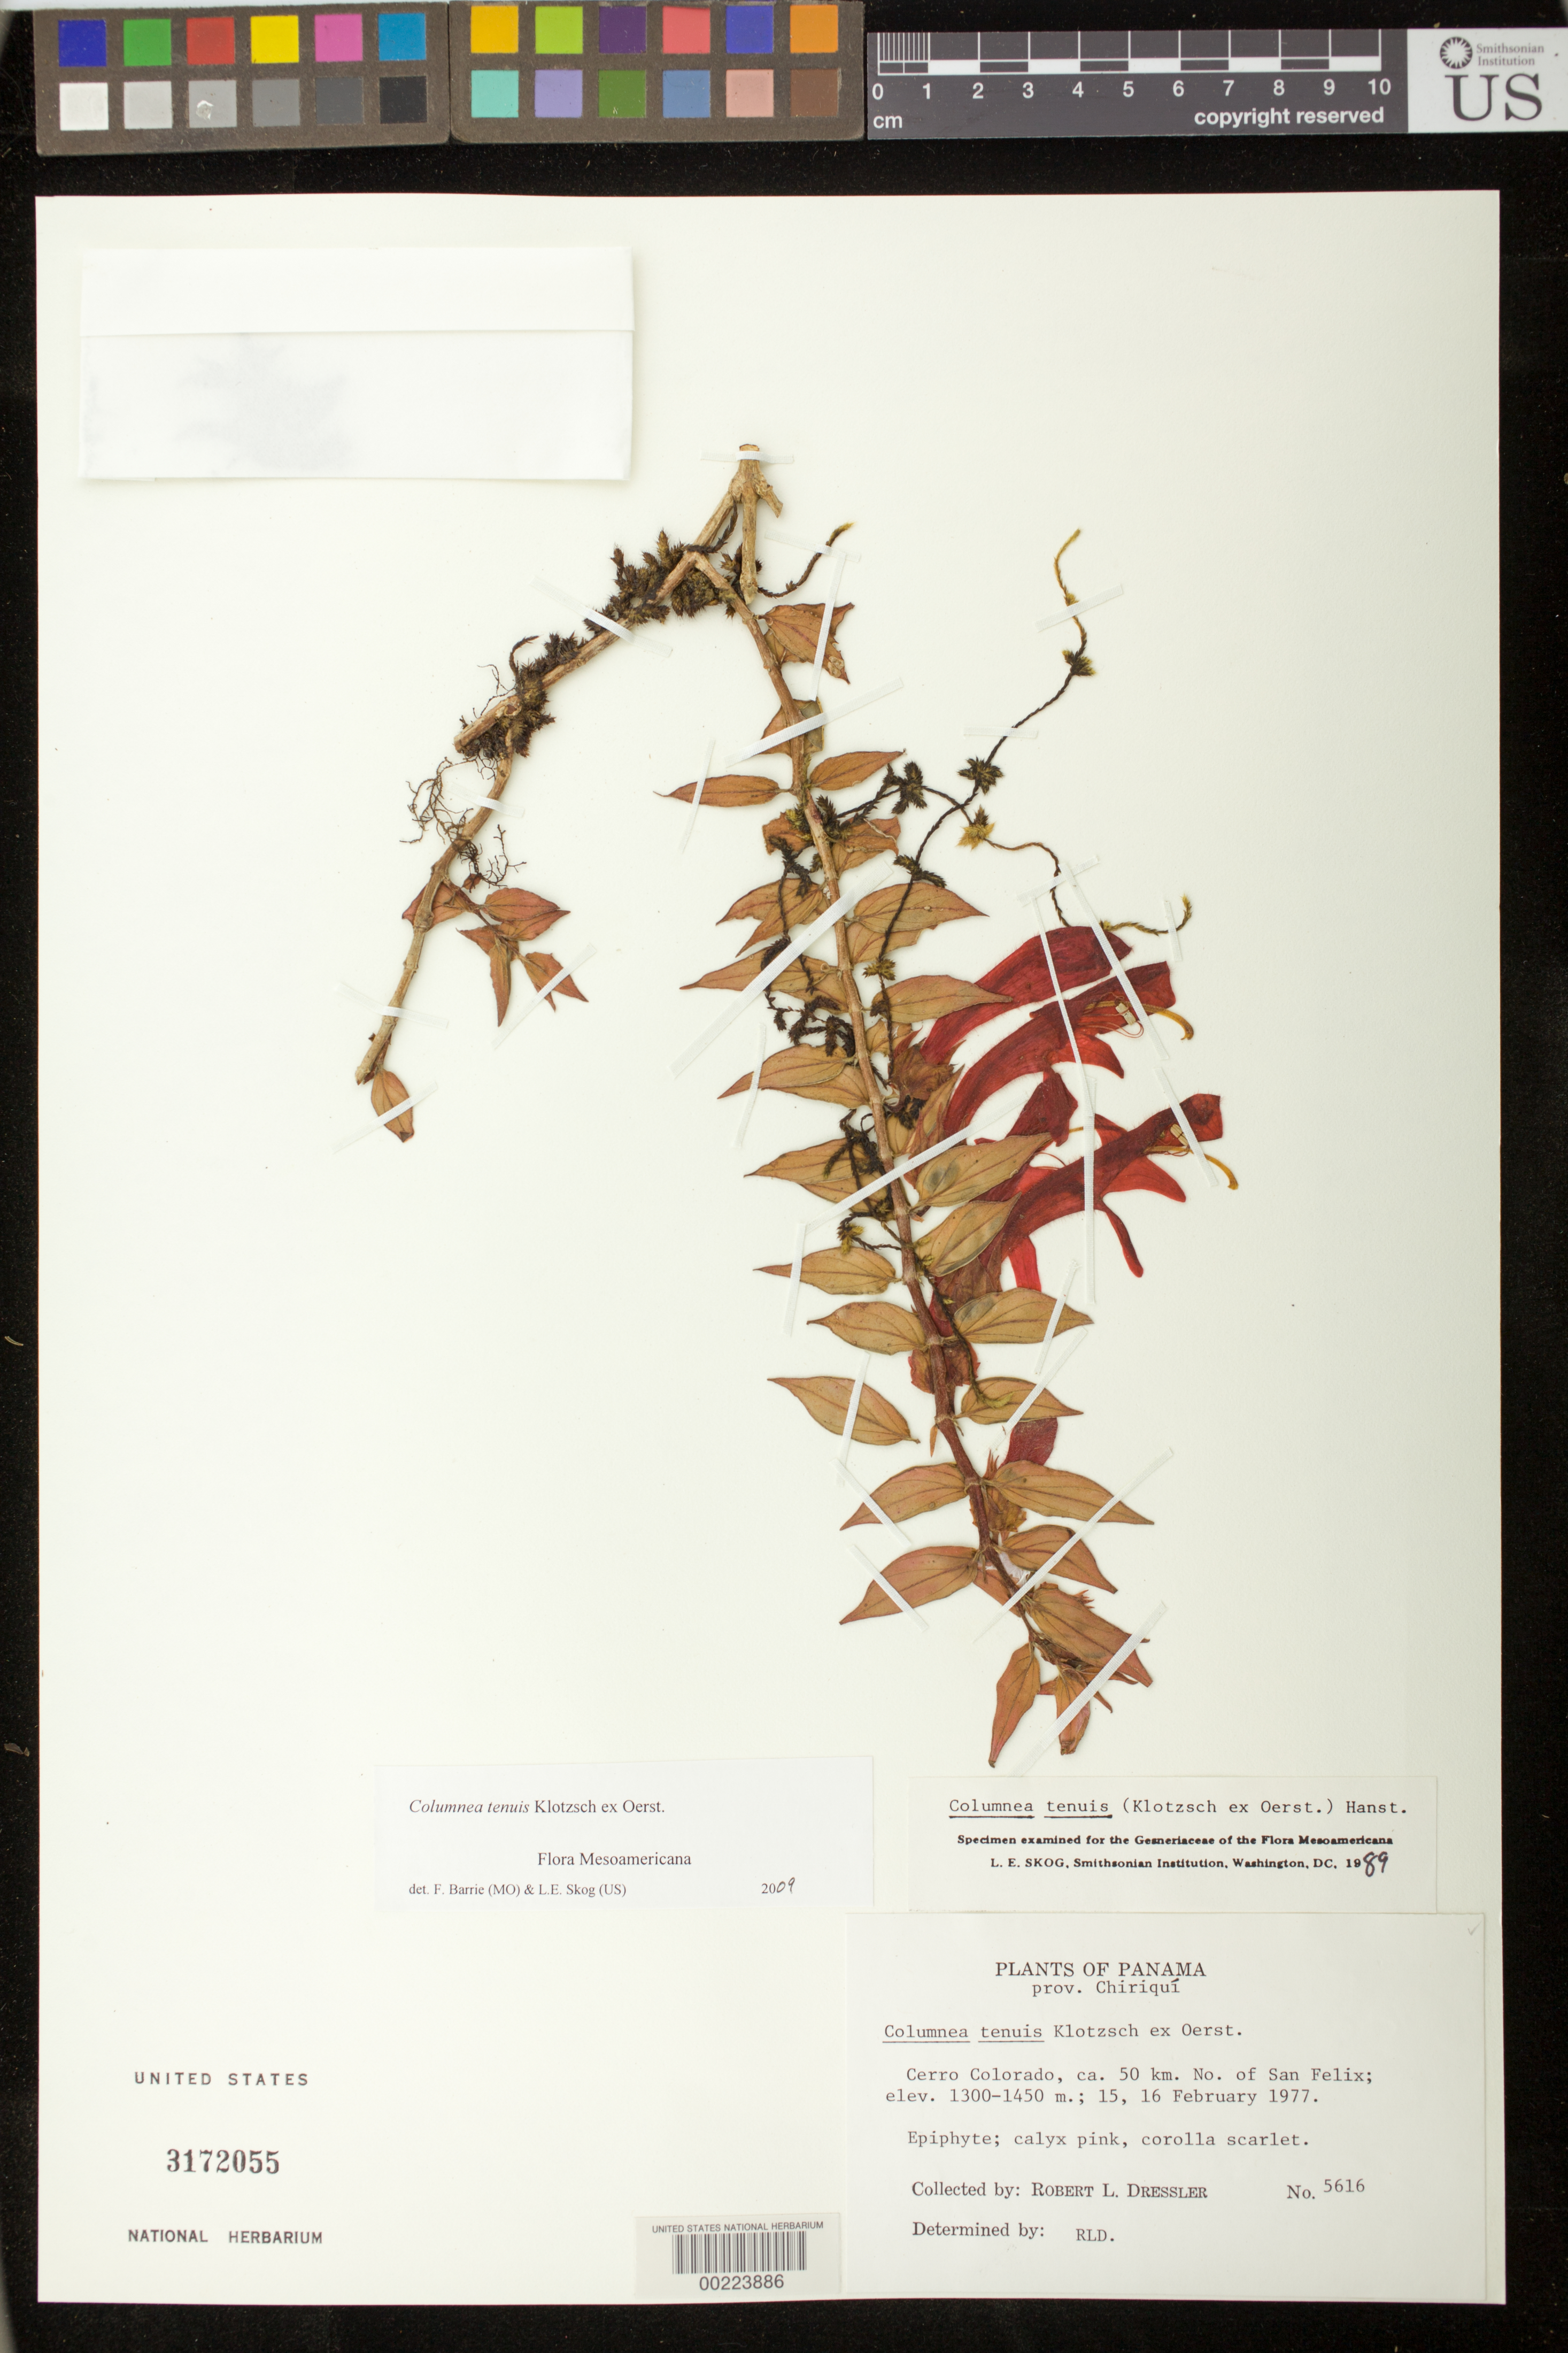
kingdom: Plantae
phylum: Tracheophyta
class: Magnoliopsida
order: Lamiales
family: Gesneriaceae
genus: Columnea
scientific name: Columnea tenuis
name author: Klotzsch ex Oerst.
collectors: R. Dressler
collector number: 5616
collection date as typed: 15-16 Feb 1977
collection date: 1977-02-15/1977-02-16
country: Panama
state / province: Chiriquí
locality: Cerro Colorado, ca 50 km N of San Felix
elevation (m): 1300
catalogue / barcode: US 3172055